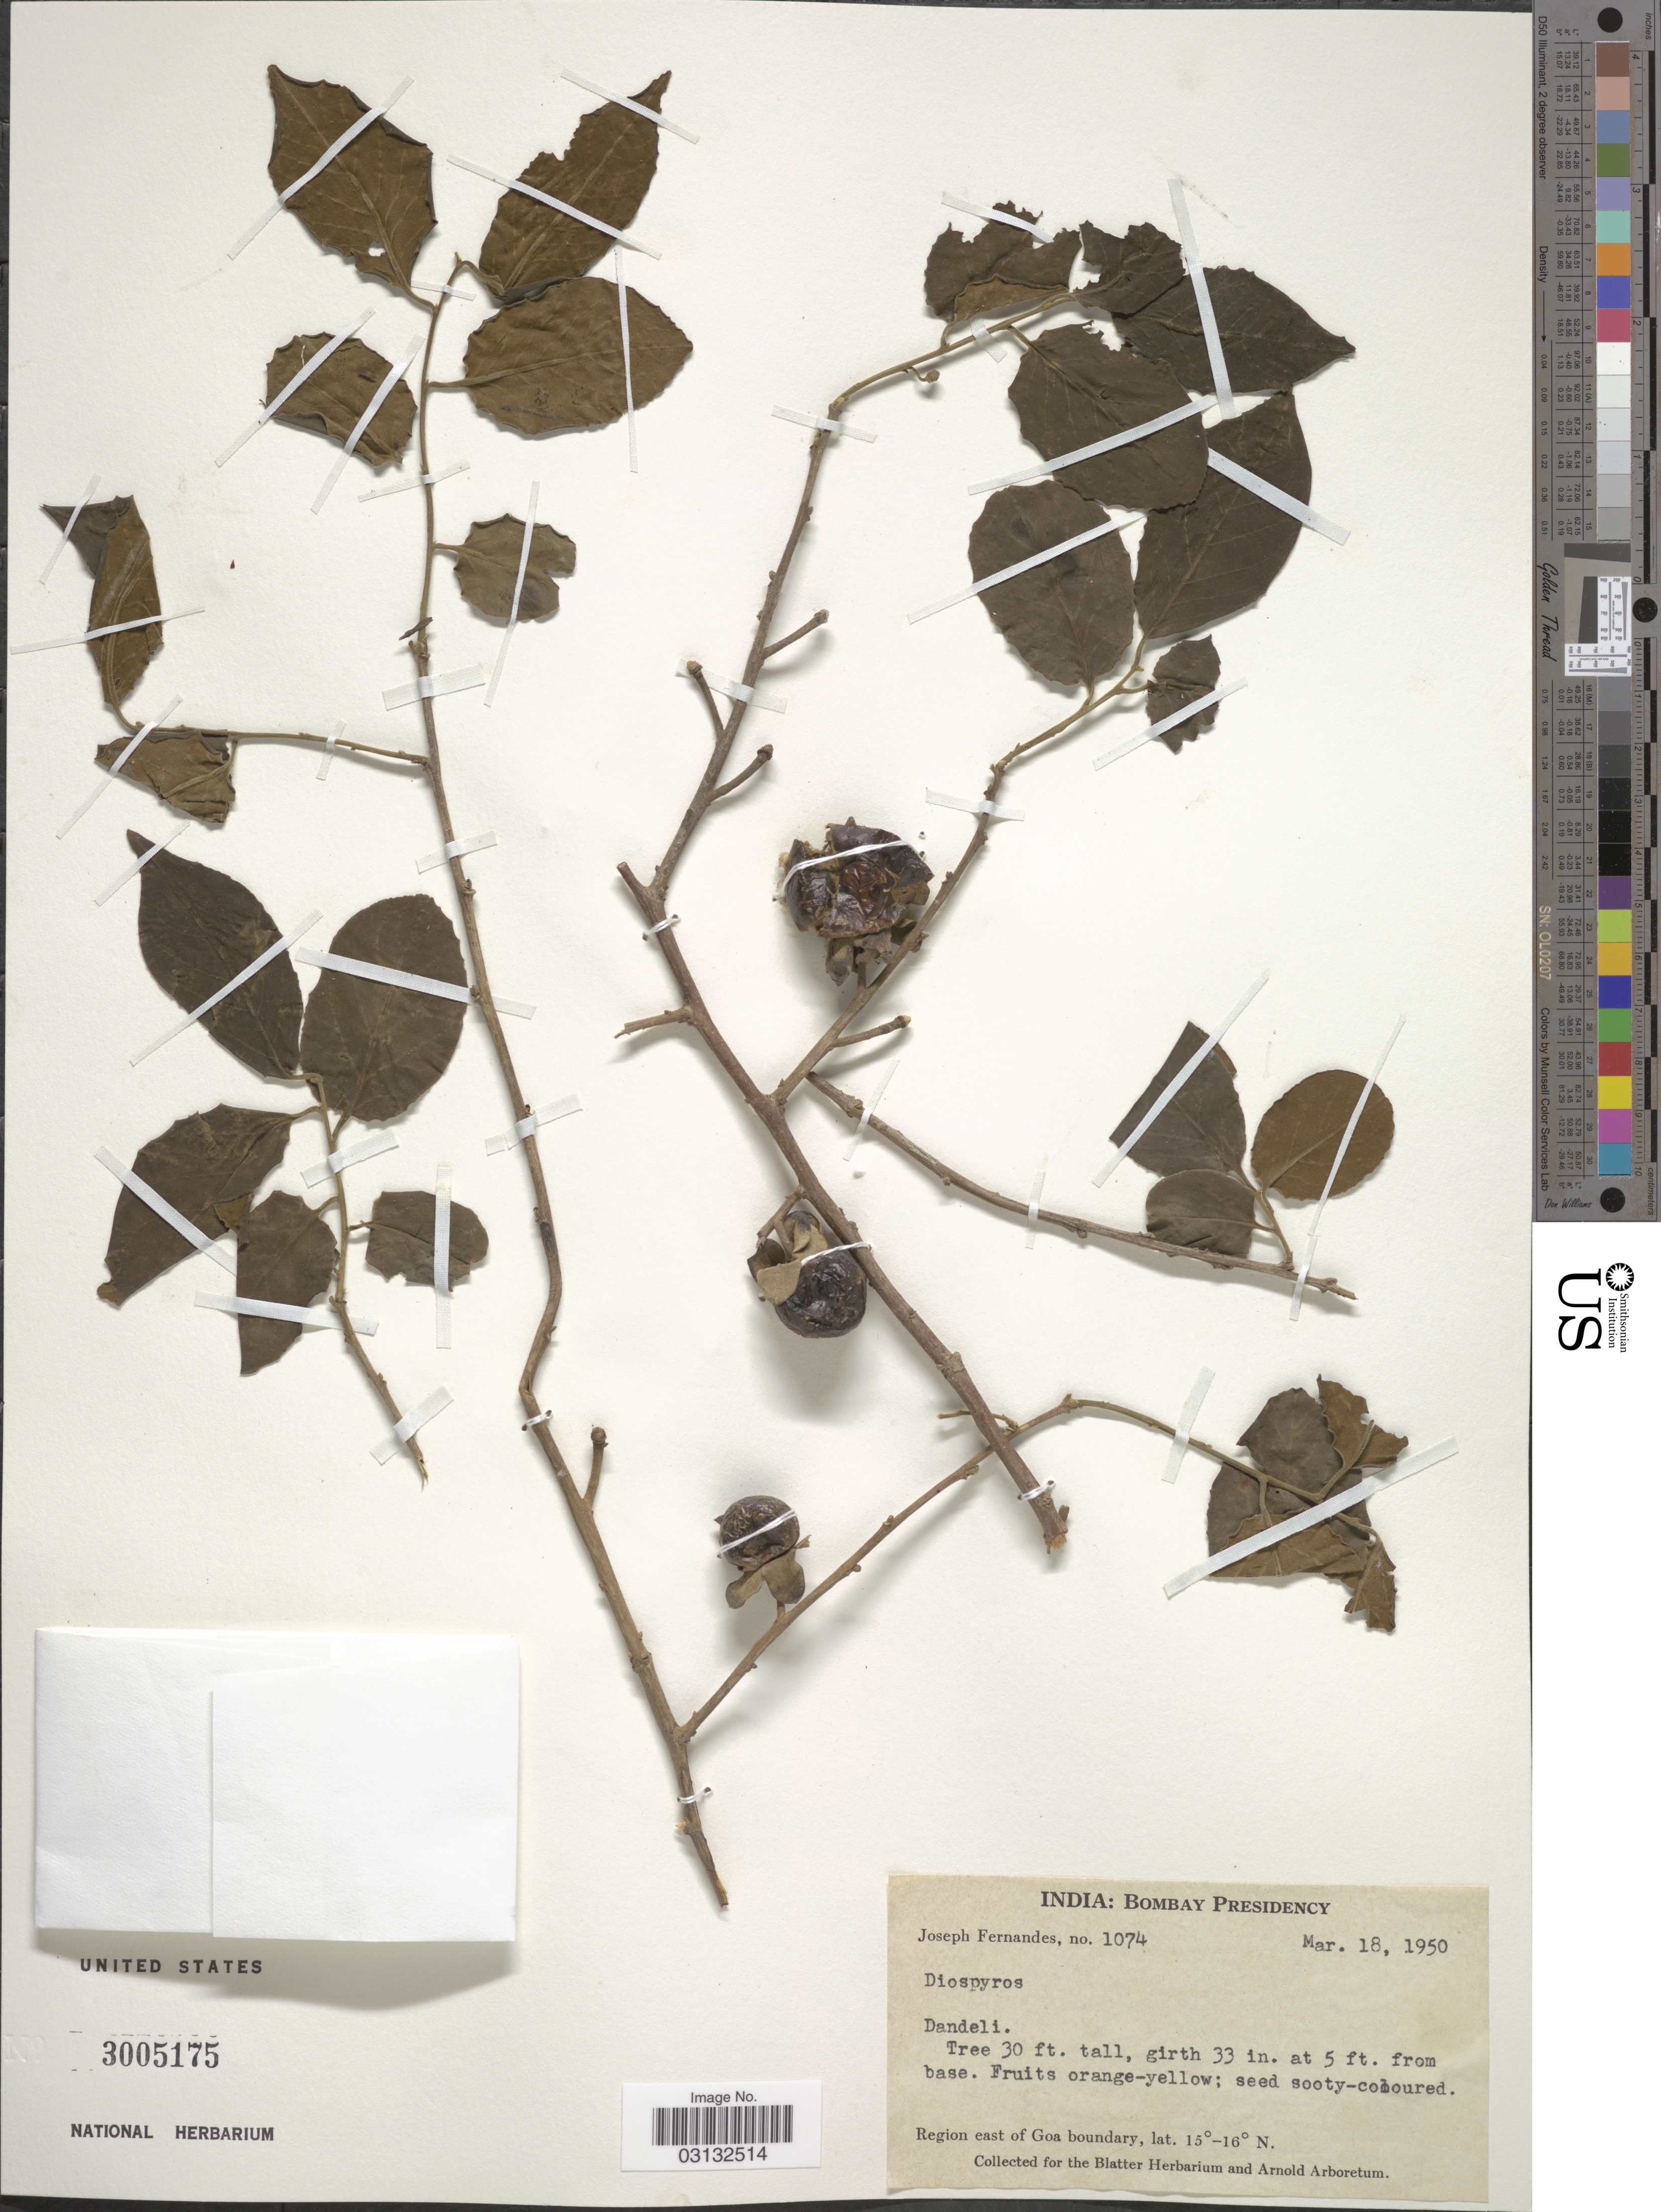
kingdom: Plantae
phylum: Tracheophyta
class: Magnoliopsida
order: Ericales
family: Ebenaceae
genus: Diospyros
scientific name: Diospyros sp.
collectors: J. Fernandes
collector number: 1074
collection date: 1950-03-18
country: India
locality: Bombay Presidency. Dandeli. Region east of Goa boundary.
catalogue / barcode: US 3005175